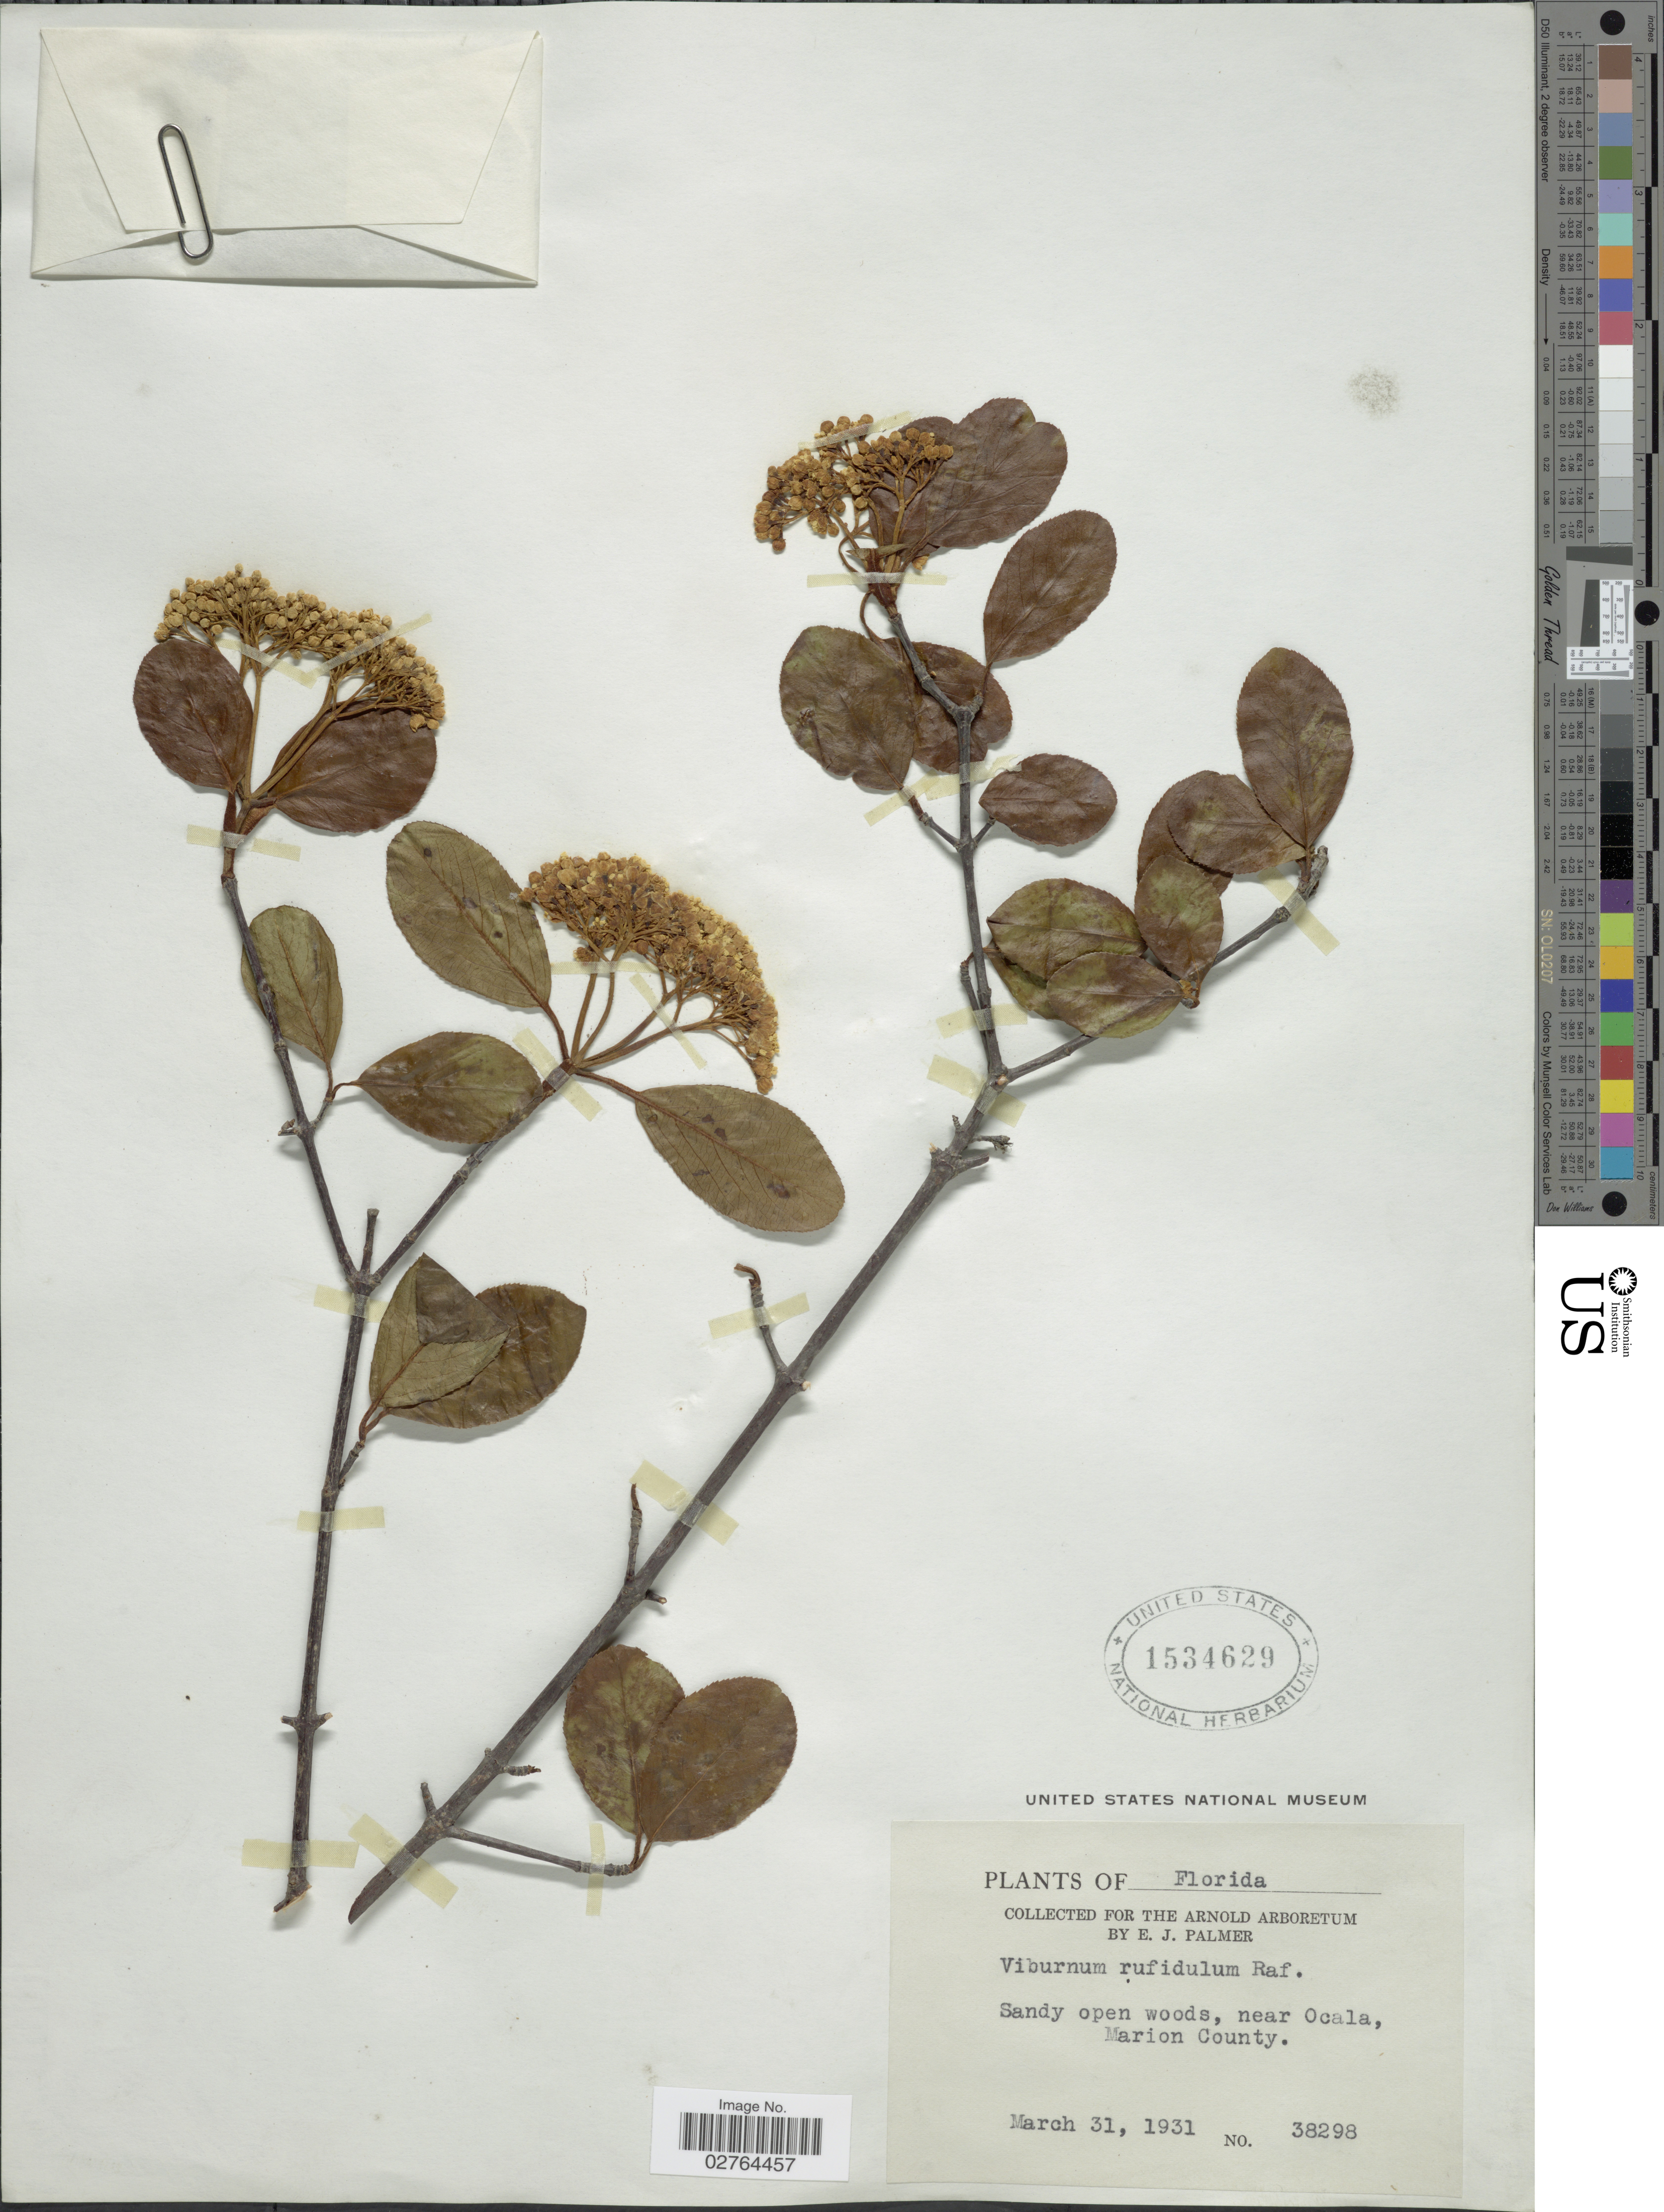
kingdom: Plantae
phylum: Tracheophyta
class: Magnoliopsida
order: Dipsacales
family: Viburnaceae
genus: Viburnum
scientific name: Viburnum rufidulum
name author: Raf.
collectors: E. J. Palmer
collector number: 38298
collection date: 1931-03-31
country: United States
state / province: Florida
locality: Sandy open woods, near Ocala, Marion County.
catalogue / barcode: US 1534629